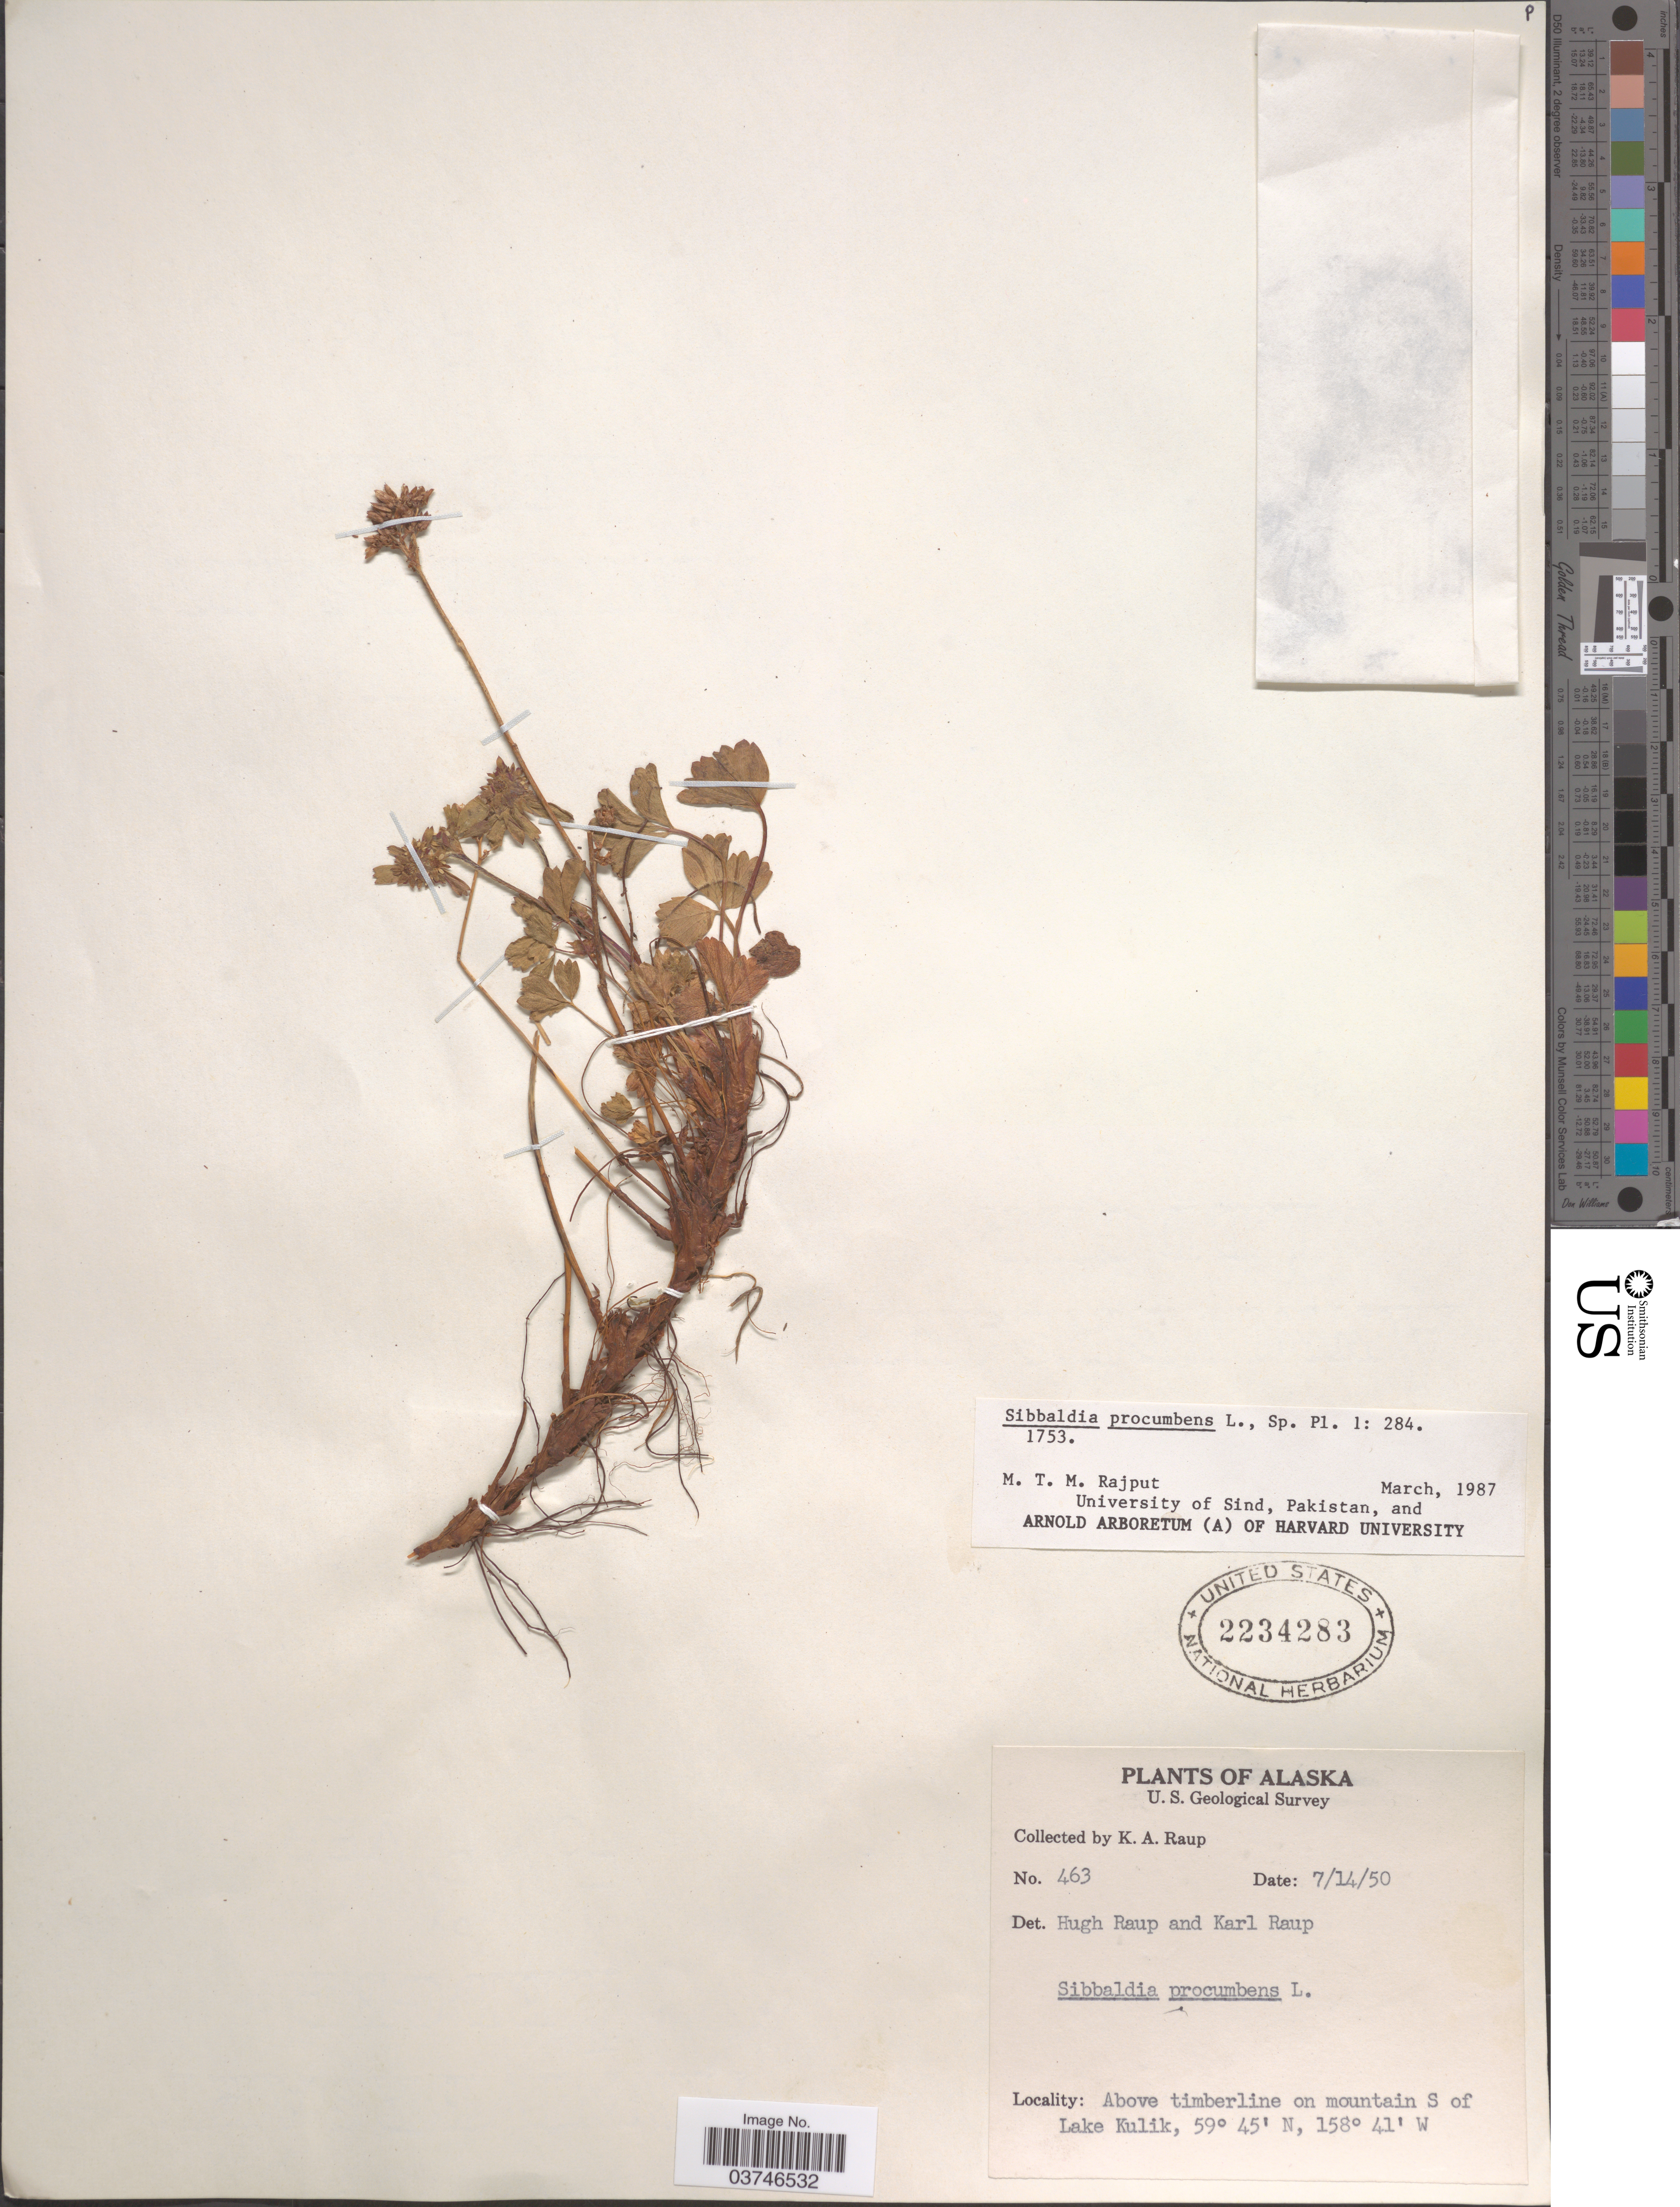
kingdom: Plantae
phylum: Tracheophyta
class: Magnoliopsida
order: Rosales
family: Rosaceae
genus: Sibbaldia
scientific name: Sibbaldia procumbens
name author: L.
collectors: K. Raup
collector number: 463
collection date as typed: Transcribed d/m/y: 14/7/50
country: United States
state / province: Alaska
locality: Above timberline on mountain S of Lake Kulik.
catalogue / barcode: US 2234283